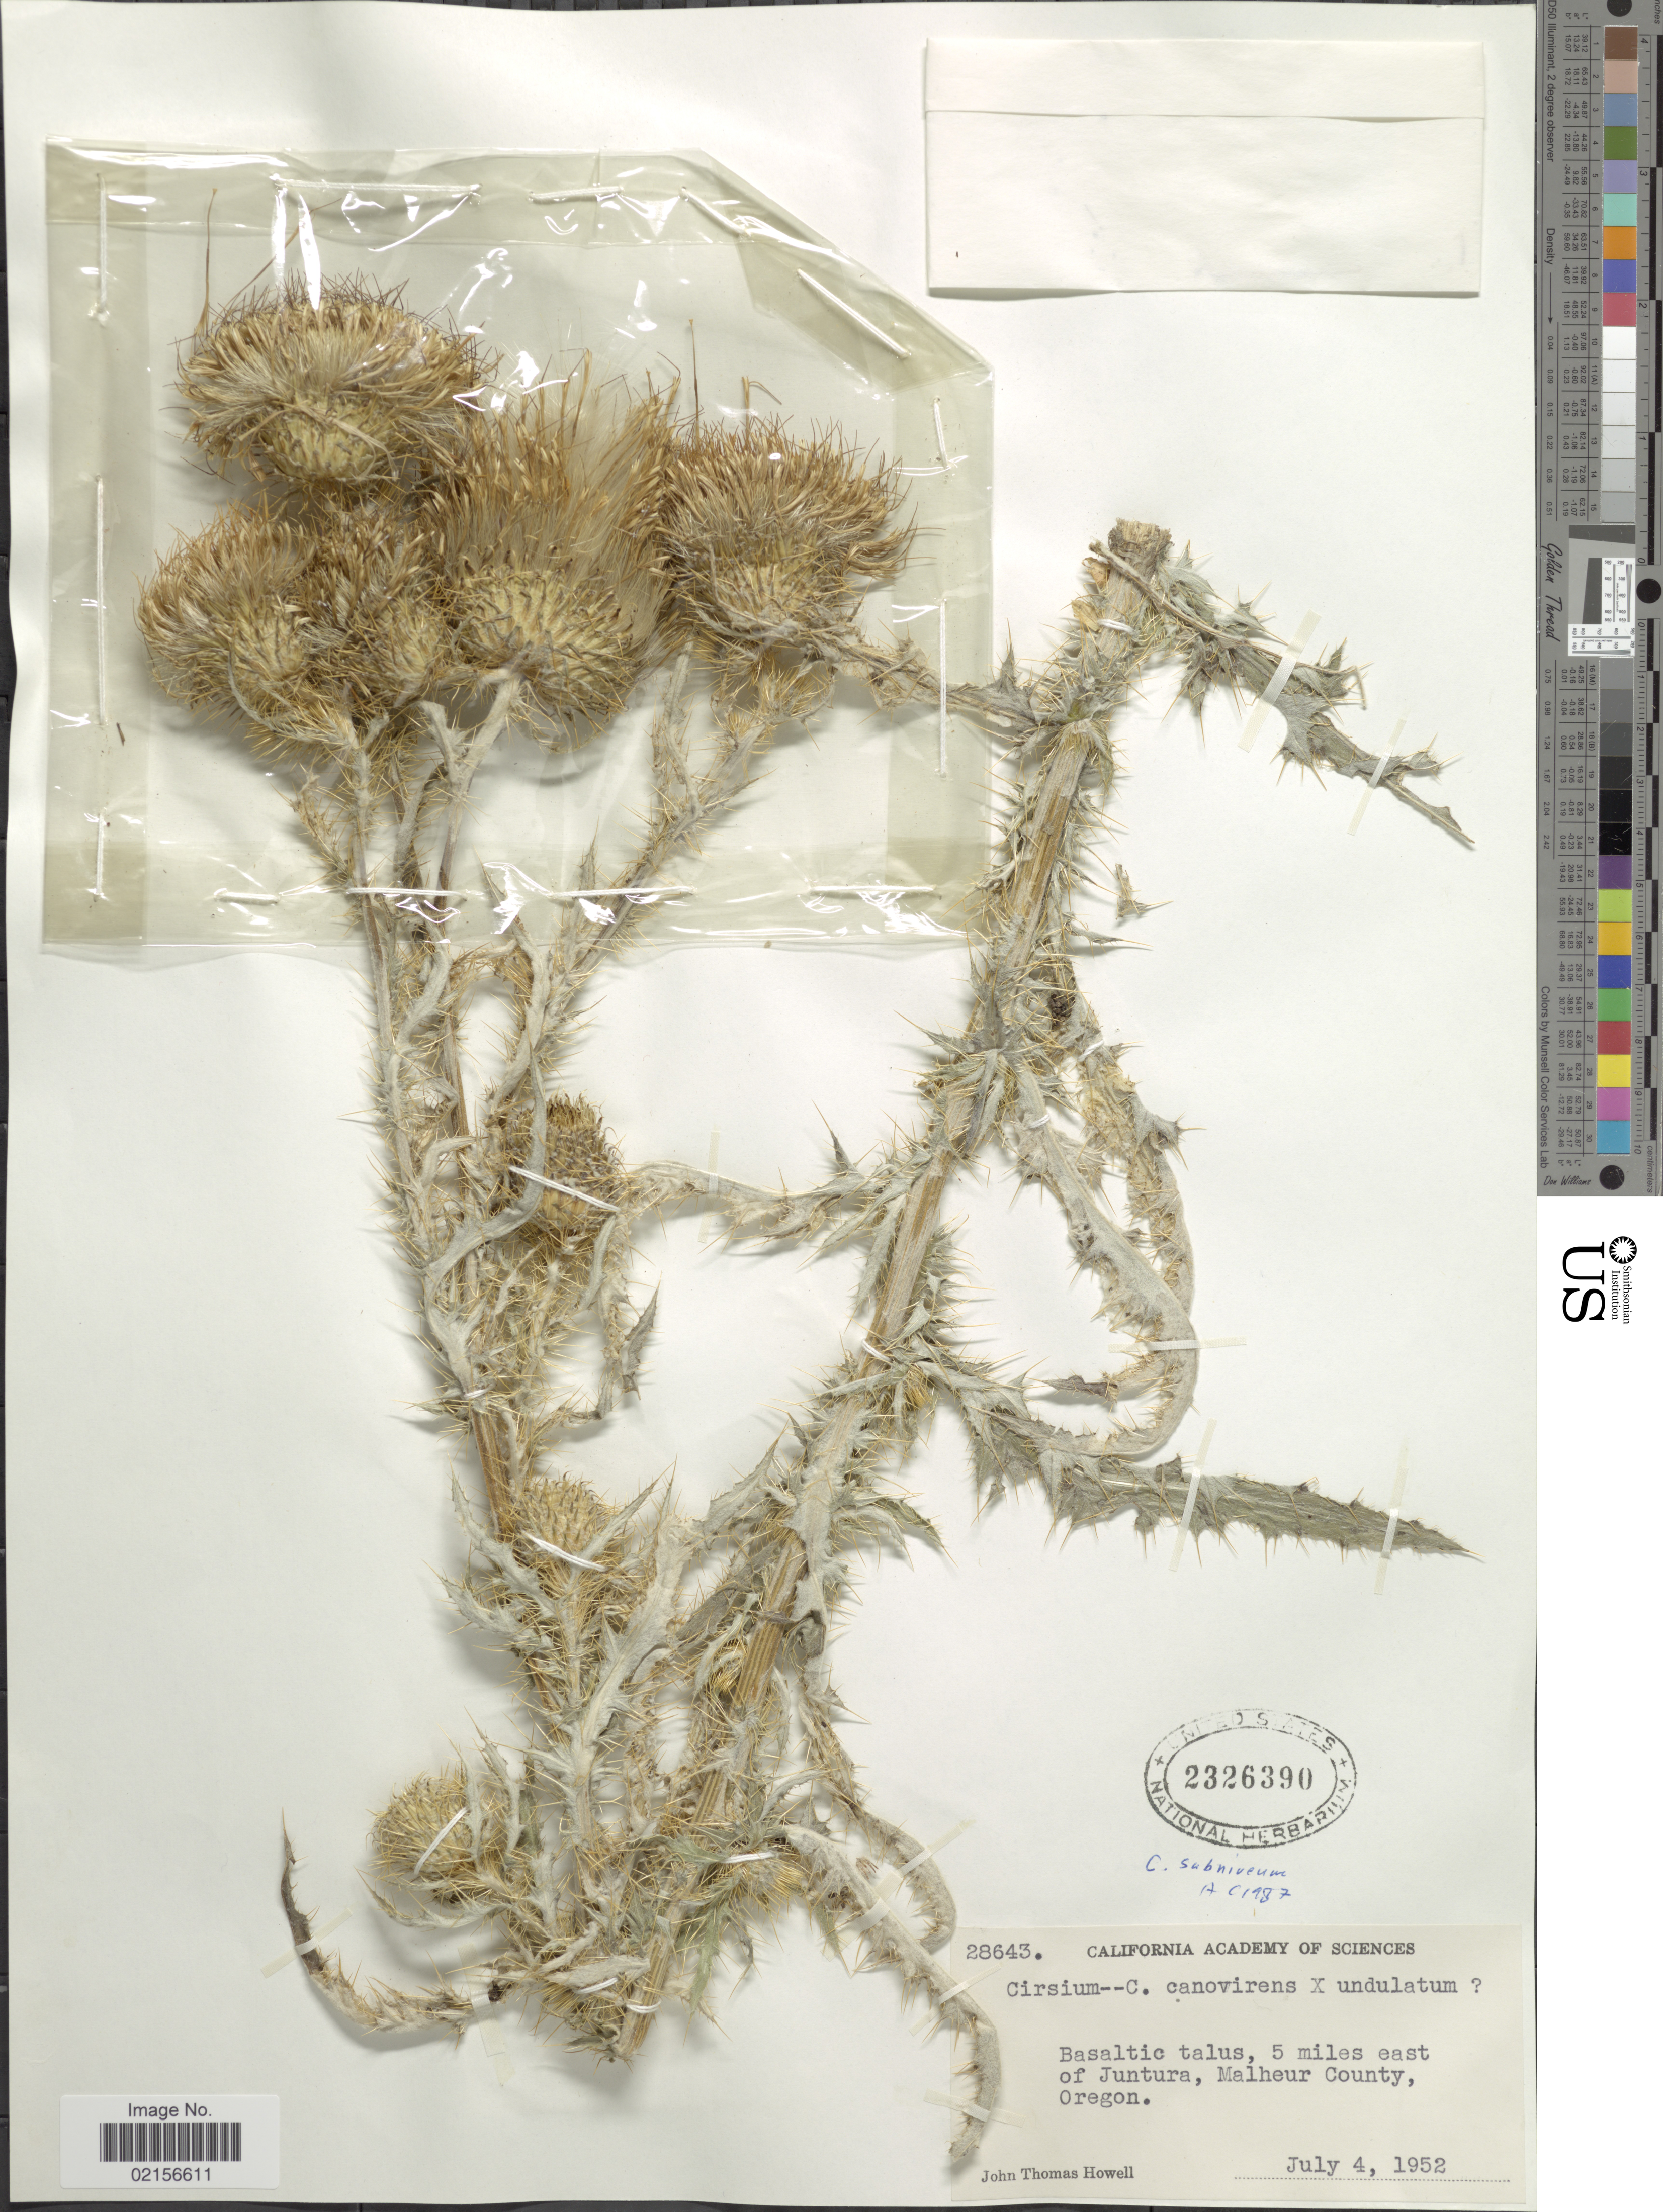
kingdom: Plantae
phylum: Tracheophyta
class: Magnoliopsida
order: Asterales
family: Asteraceae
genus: Cirsium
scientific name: Cirsium canovirens x C. undulatum (Nutt.) Spreng.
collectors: J. T. Howell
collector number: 28643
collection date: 1952-07-04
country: United States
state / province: Oregon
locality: Basaltic talus, 5 miles east of Juntura, Malheur County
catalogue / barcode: US 2326390